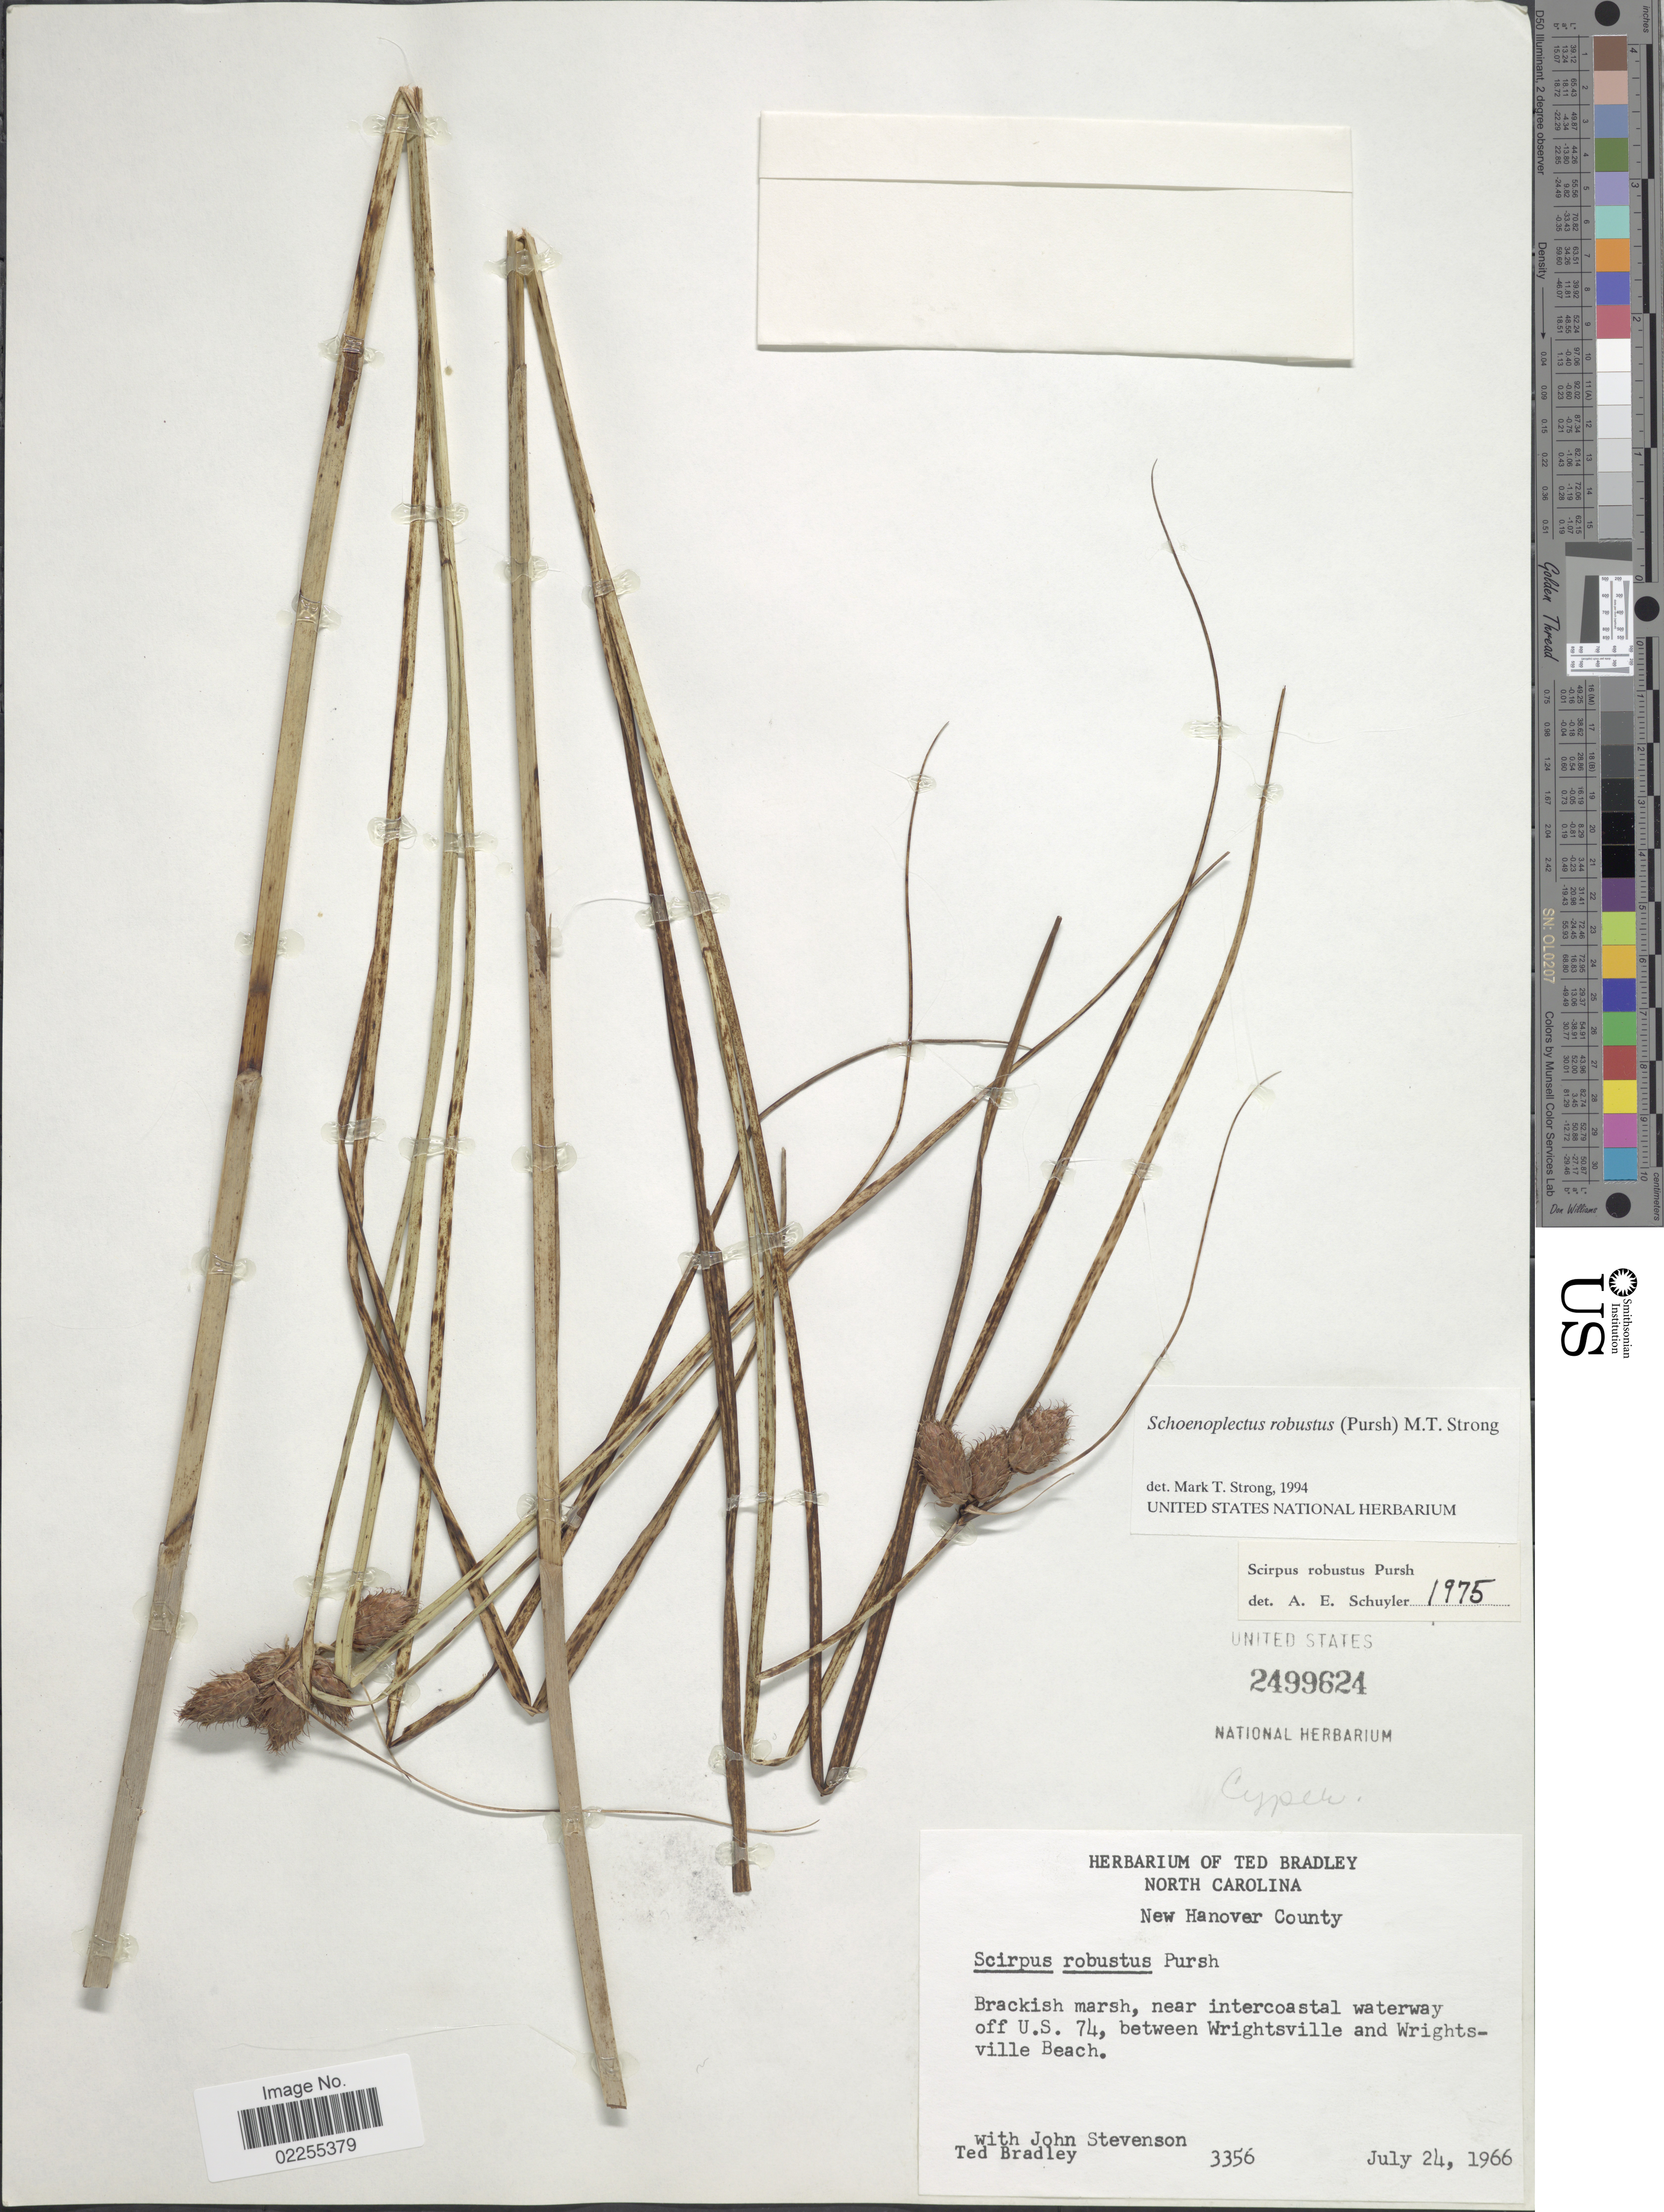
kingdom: Plantae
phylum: Tracheophyta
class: Liliopsida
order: Poales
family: Cyperaceae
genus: Bolboschoenus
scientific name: Bolboschoenus robustus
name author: (Pursh) Soják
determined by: Strong, M. T., (US), Smithsonian Institution - National Museum of Natural History (UNITED STATES)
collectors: J. Stevenson & T. Bradley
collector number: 3356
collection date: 1966-07-24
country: United States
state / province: North Carolina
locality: New Hanover County, Brackish marsh, near intercoastal waterway off U.S. 74, between Wrightsville and Wrightsville Beach.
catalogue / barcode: US 2499624